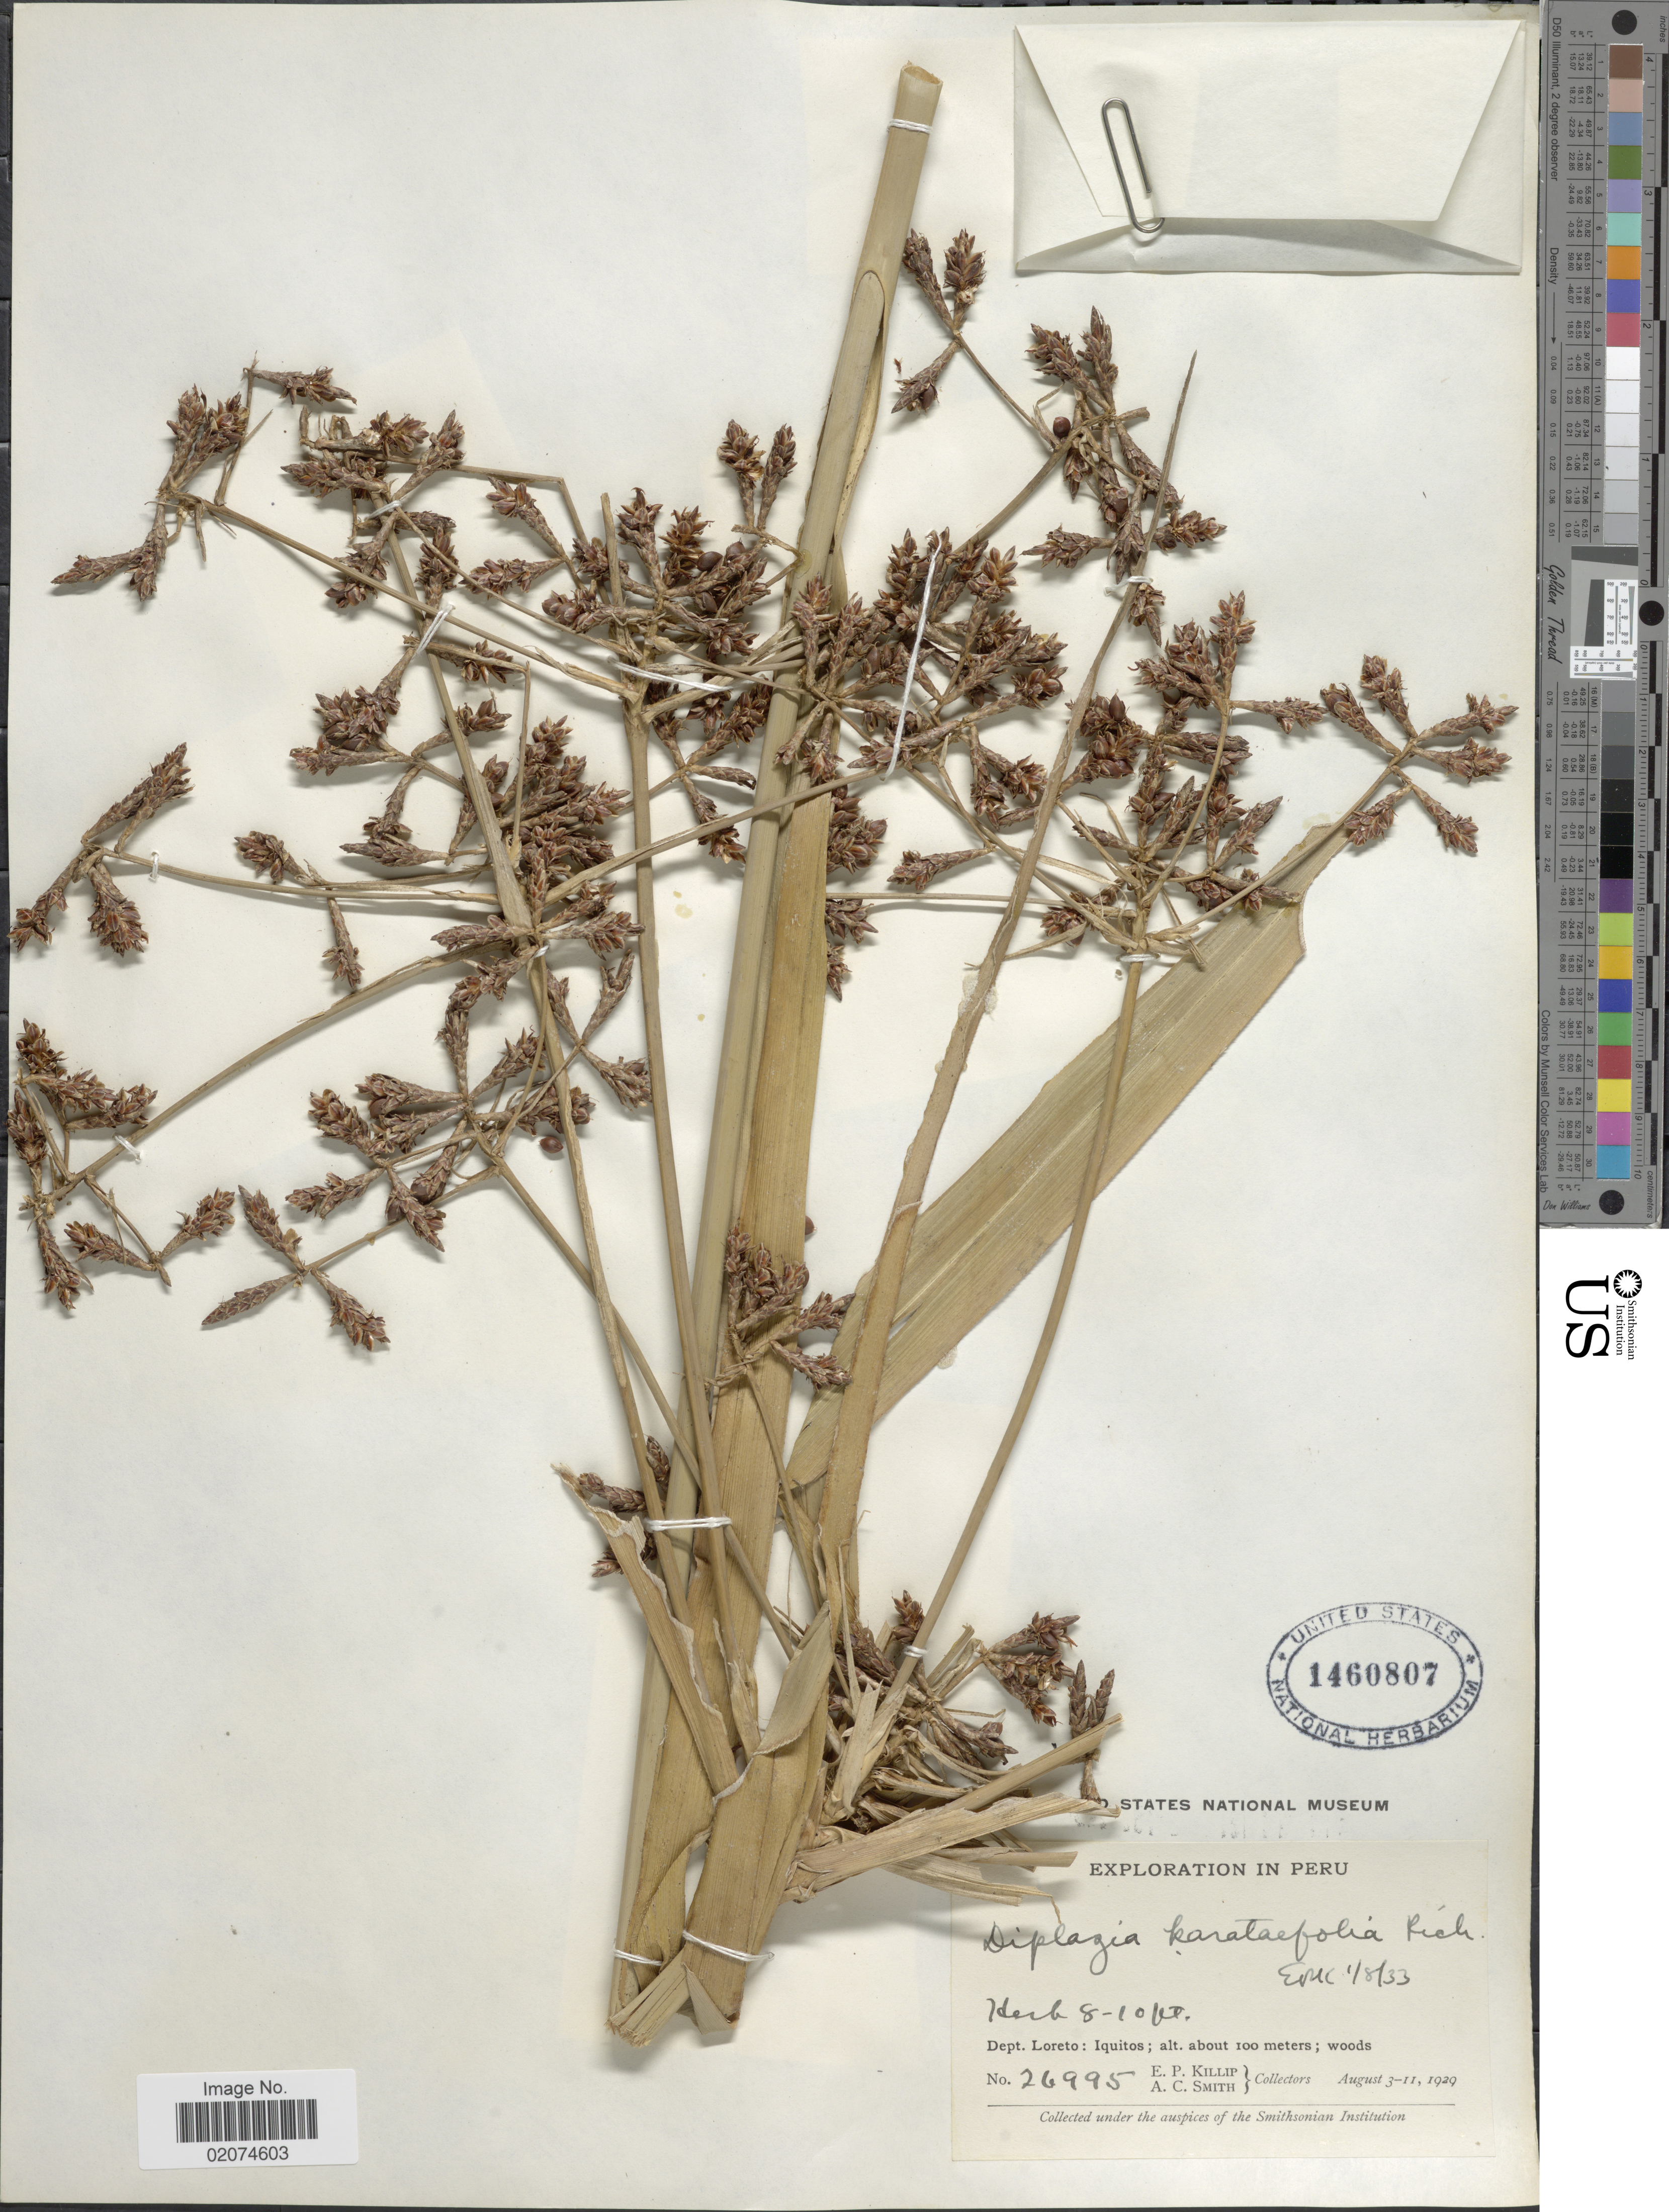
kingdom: Plantae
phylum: Tracheophyta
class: Liliopsida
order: Poales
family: Cyperaceae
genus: Diplasia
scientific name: Diplasia karatifolia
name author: Rich.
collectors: E. P. Killip & A. C. Smith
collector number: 26995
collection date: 1929-08-03/1929-08-11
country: Peru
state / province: Loreto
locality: Dept. Loreto: Iquitos.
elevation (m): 100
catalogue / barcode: US 1460807